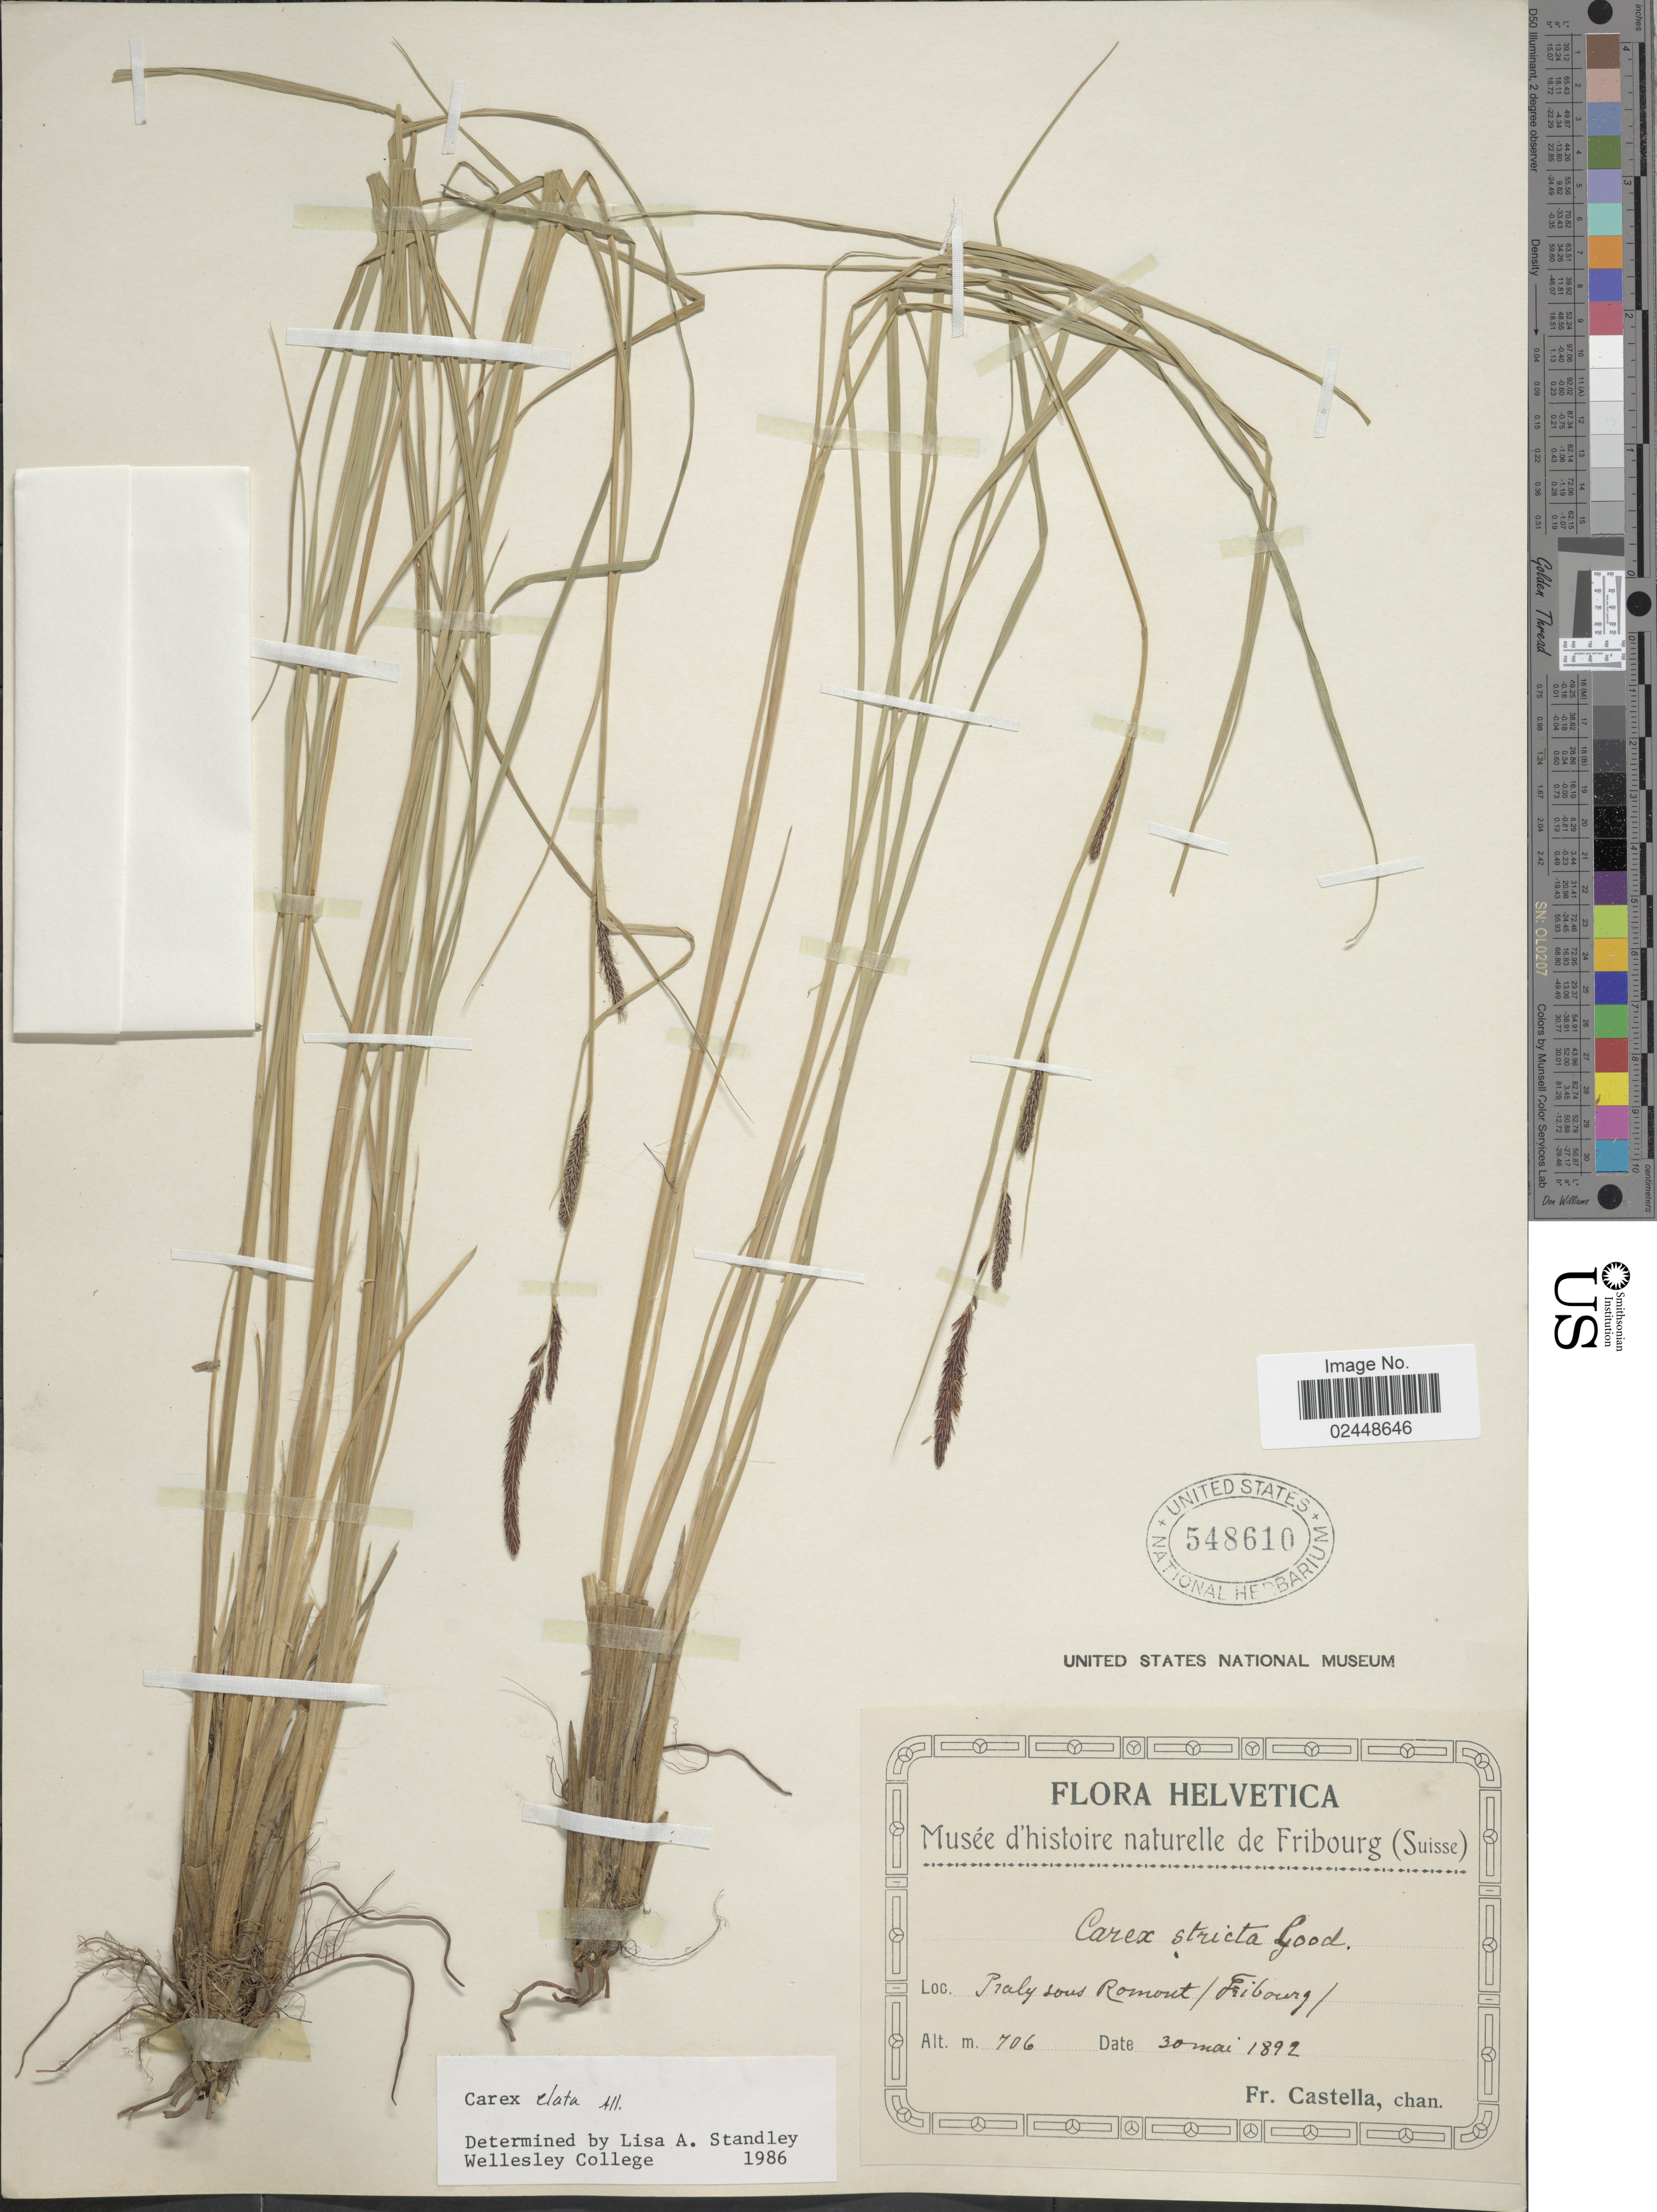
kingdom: Plantae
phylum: Tracheophyta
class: Liliopsida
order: Poales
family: Cyperaceae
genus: Carex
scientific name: Carex elata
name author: All.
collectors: Fr. Castella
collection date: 1892-05-30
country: Switzerland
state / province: Fribourg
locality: Praly sous Romont, Helvetica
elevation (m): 706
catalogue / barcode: US 548610